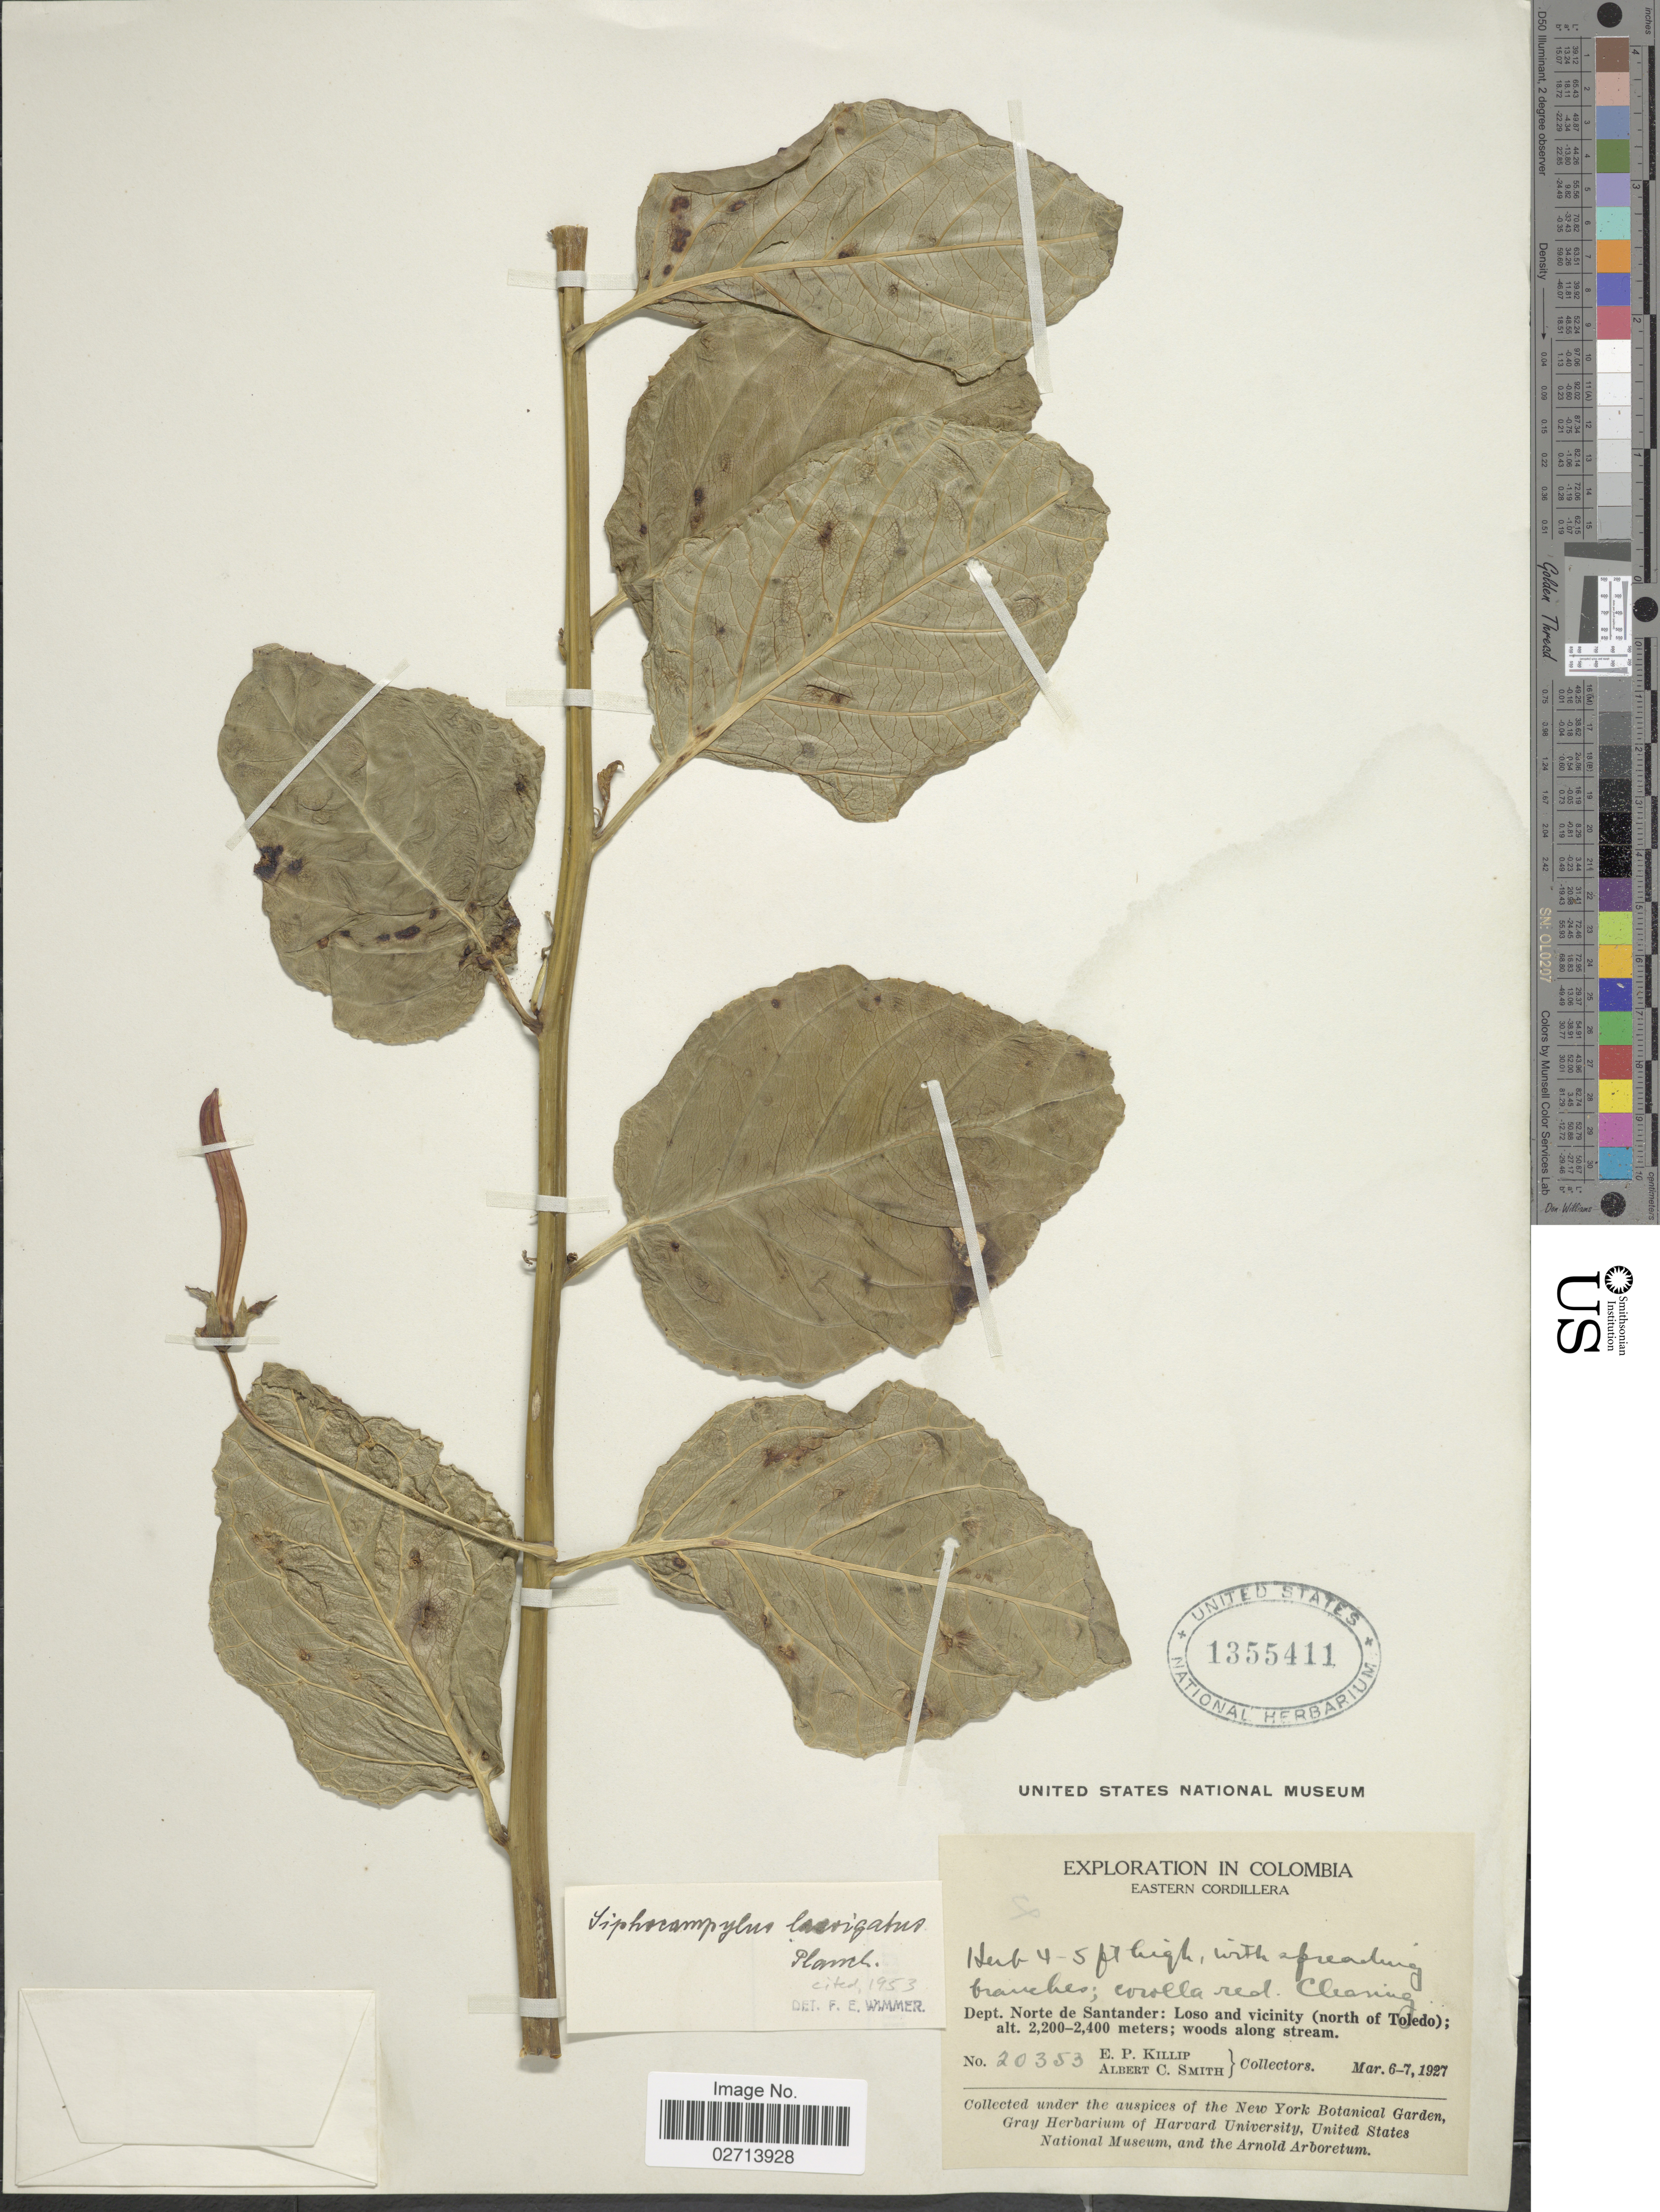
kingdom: Plantae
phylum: Tracheophyta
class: Magnoliopsida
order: Asterales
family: Campanulaceae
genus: Siphocampylus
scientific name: Siphocampylus laevigatus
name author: Planch.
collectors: E. P. Killip & A. C. Smith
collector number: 20353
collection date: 1927-03-06/1927-03-07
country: Colombia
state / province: Norte de Santander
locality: Eastern Cordillera. Dept. Norte de Santander: Loso and vicinity (north of Toledo)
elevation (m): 2200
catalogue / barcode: US 1355411